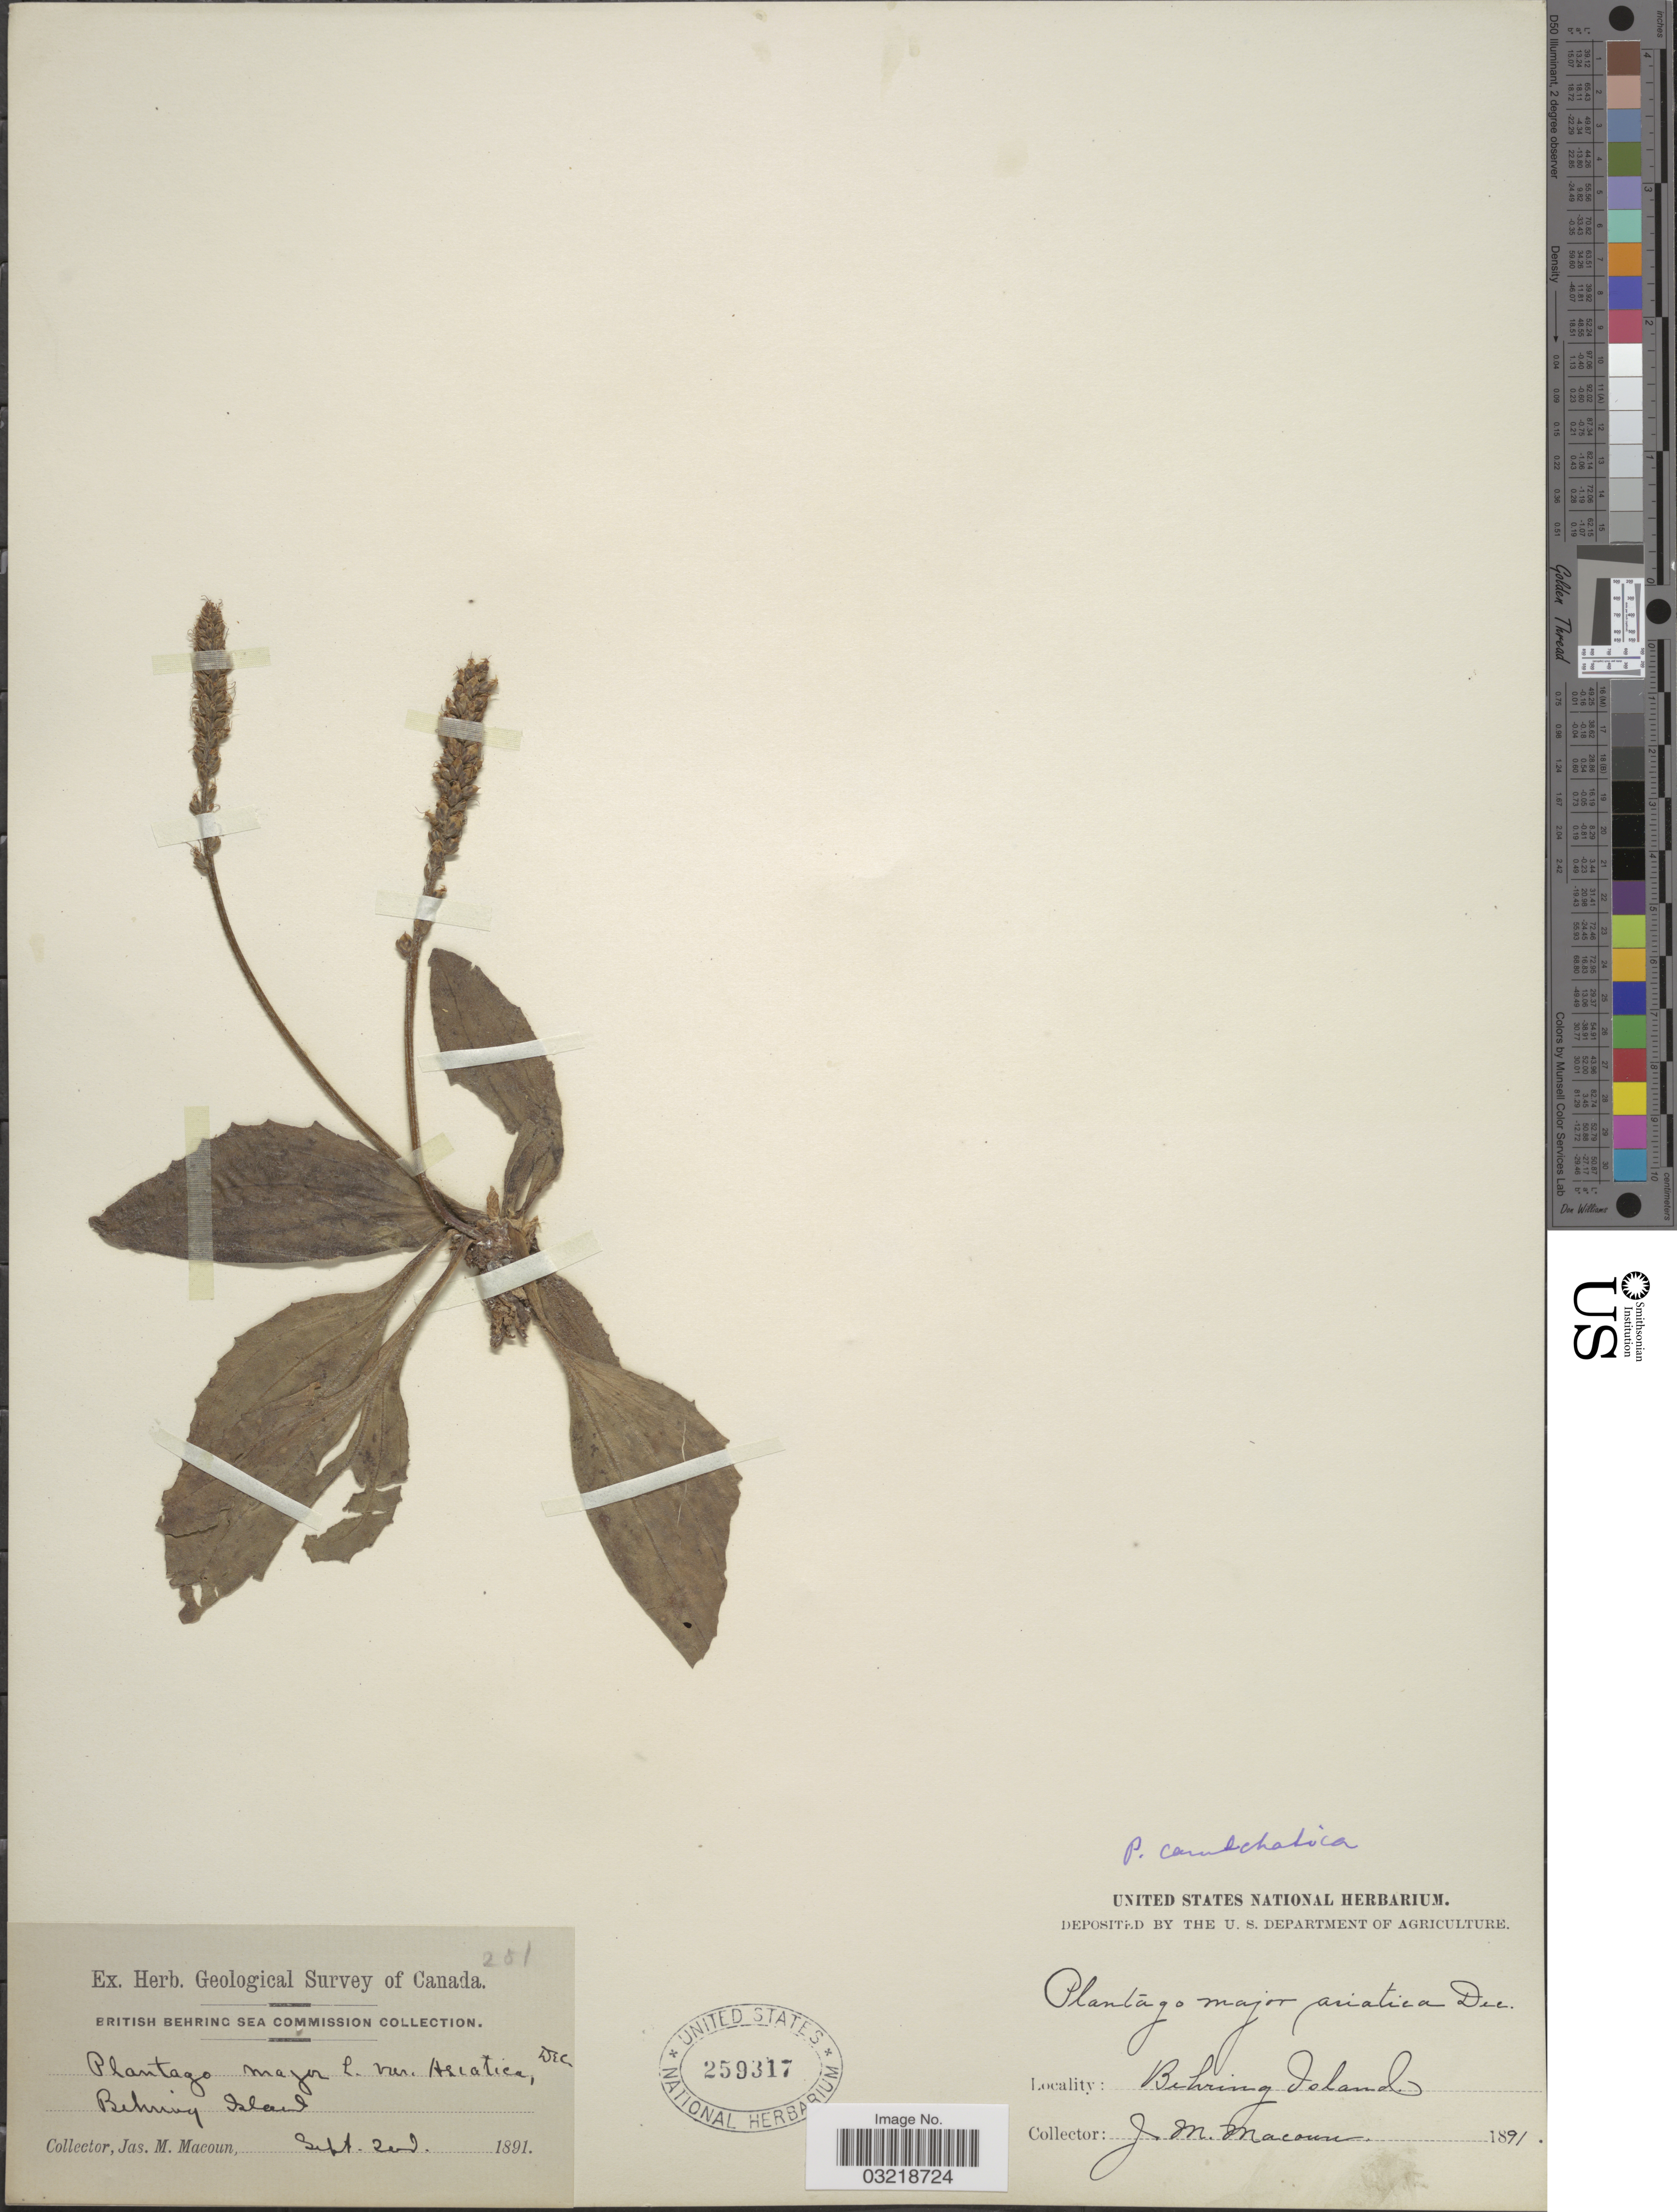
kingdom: Plantae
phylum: Tracheophyta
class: Magnoliopsida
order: Lamiales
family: Plantaginaceae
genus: Plantago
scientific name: Plantago major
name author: L.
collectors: J. M. Macoun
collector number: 251?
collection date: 1891-09-02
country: Russian Federation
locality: Behring Island.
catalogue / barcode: US 259317